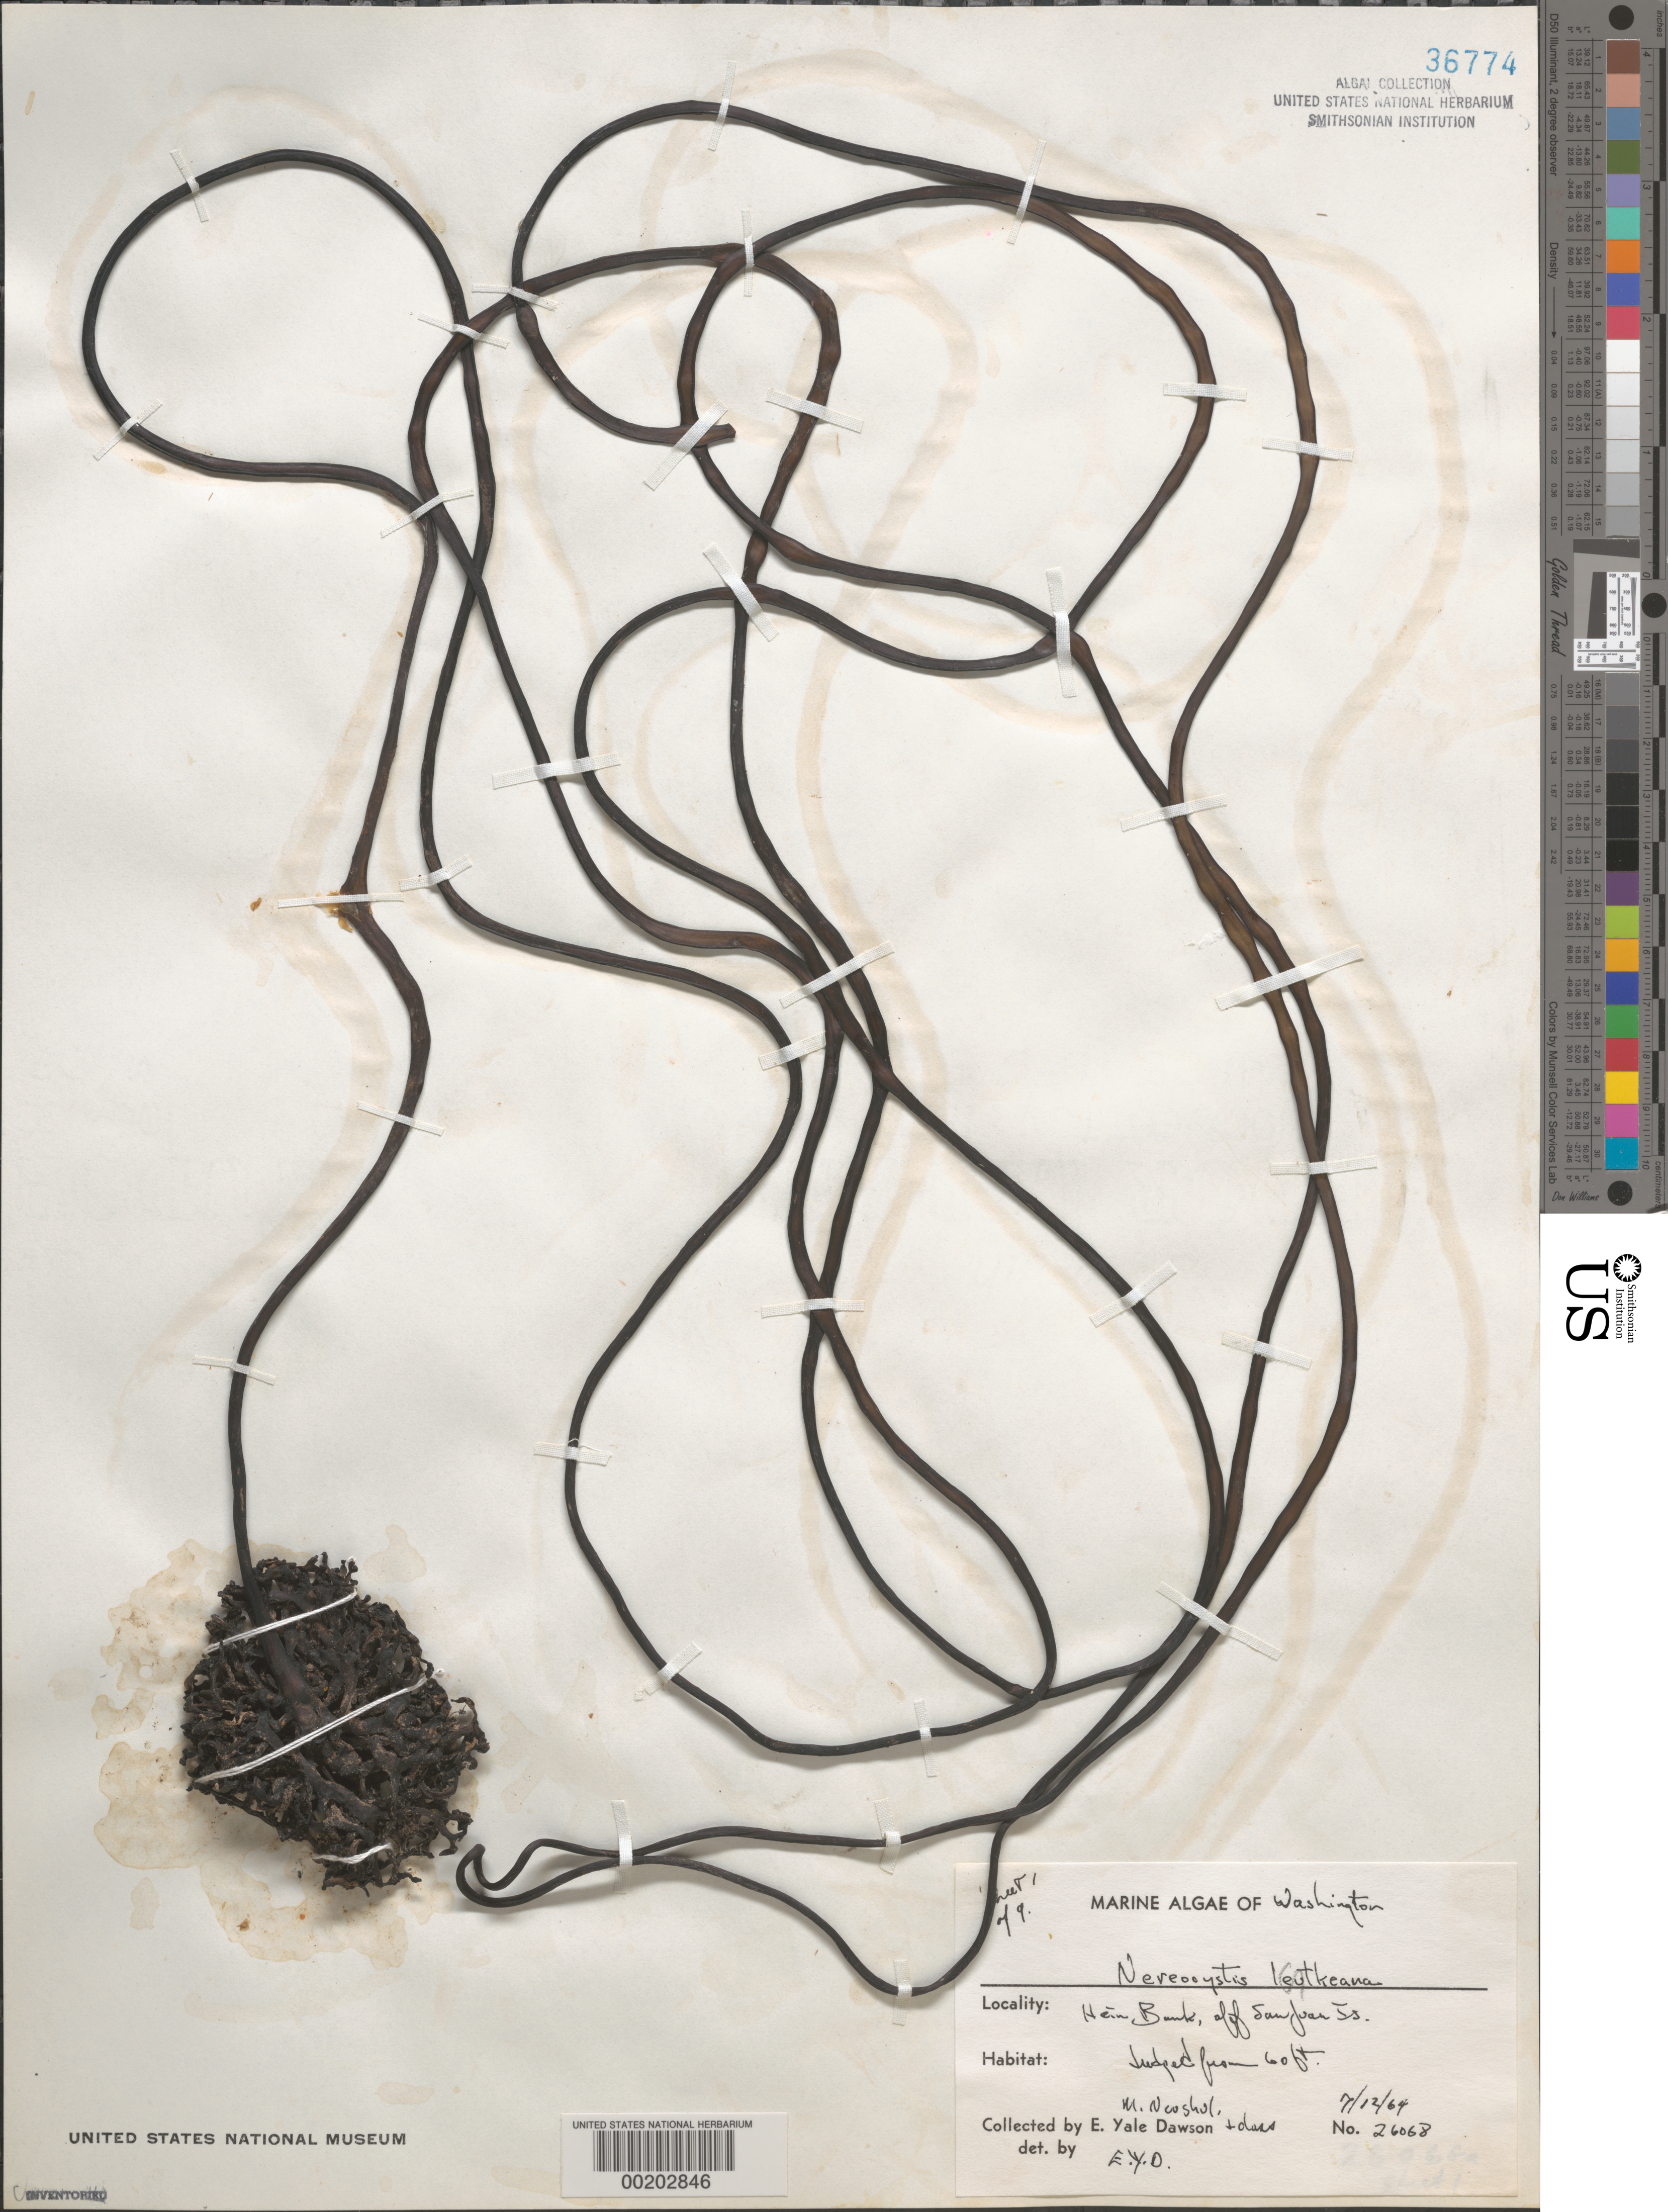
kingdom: Chromista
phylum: Ochrophyta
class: Phaeophyceae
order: Laminariales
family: Laminariaceae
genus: Nereocystis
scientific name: Nereocystis luetkeana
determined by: Dawson, E. Y.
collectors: E. Y. Dawson, M. Neushul & Algae Class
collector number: EYD 26068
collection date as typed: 12 Jul 1963 or 12 Jul 1964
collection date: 1963-07-12 or 1964-07-12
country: United States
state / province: Washington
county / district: San Juan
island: San Juan Island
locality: Hein Bank, off San Juan Island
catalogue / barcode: US 36774